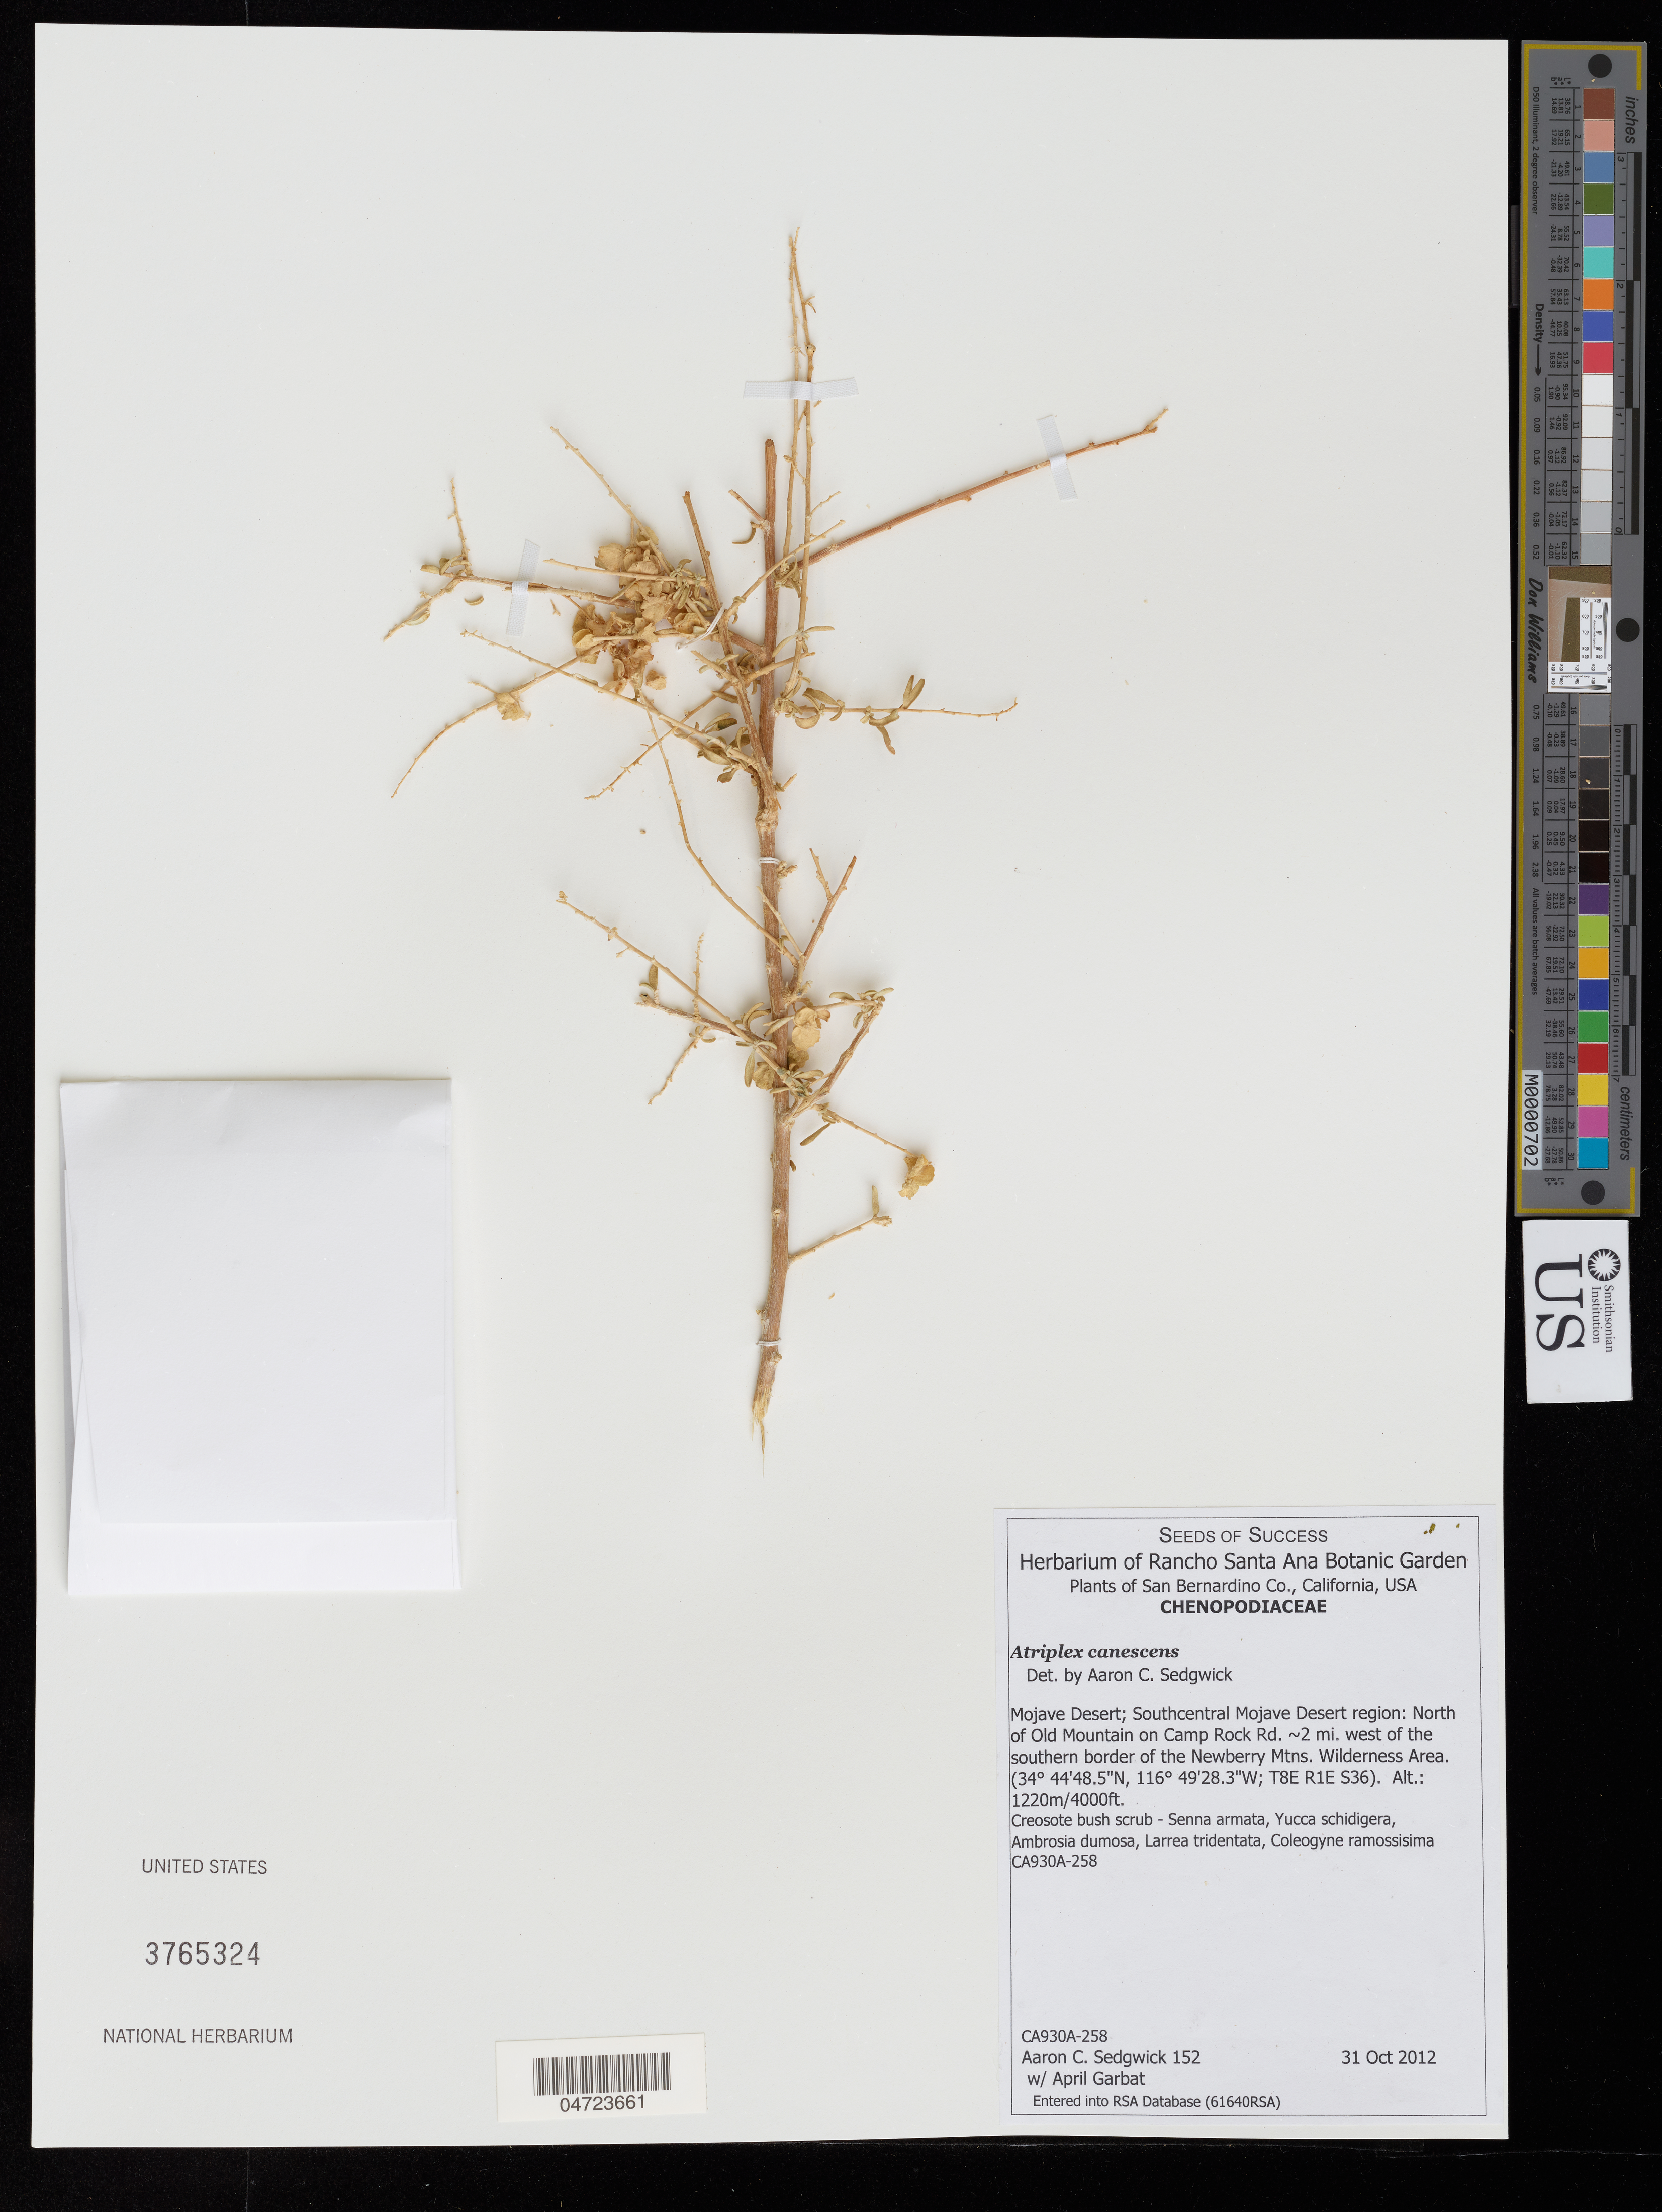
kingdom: Plantae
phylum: Tracheophyta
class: Magnoliopsida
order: Caryophyllales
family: Amaranthaceae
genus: Atriplex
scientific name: Atriplex canescens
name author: (Pursh) Nutt.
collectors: A. Sedgwick & A. Garbat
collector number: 152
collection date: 2012-10-31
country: United States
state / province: California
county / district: San Bernardino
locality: San Bernardino Co. Mojave Desert; Southcentral Mojave Desert region: North of Old Mountain on Camp Rock Rd. ~2 mi. west of the southern border of the Newberry Mtns. Wilderness Area. (T8E S1E S36).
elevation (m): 1220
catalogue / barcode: US 3765324